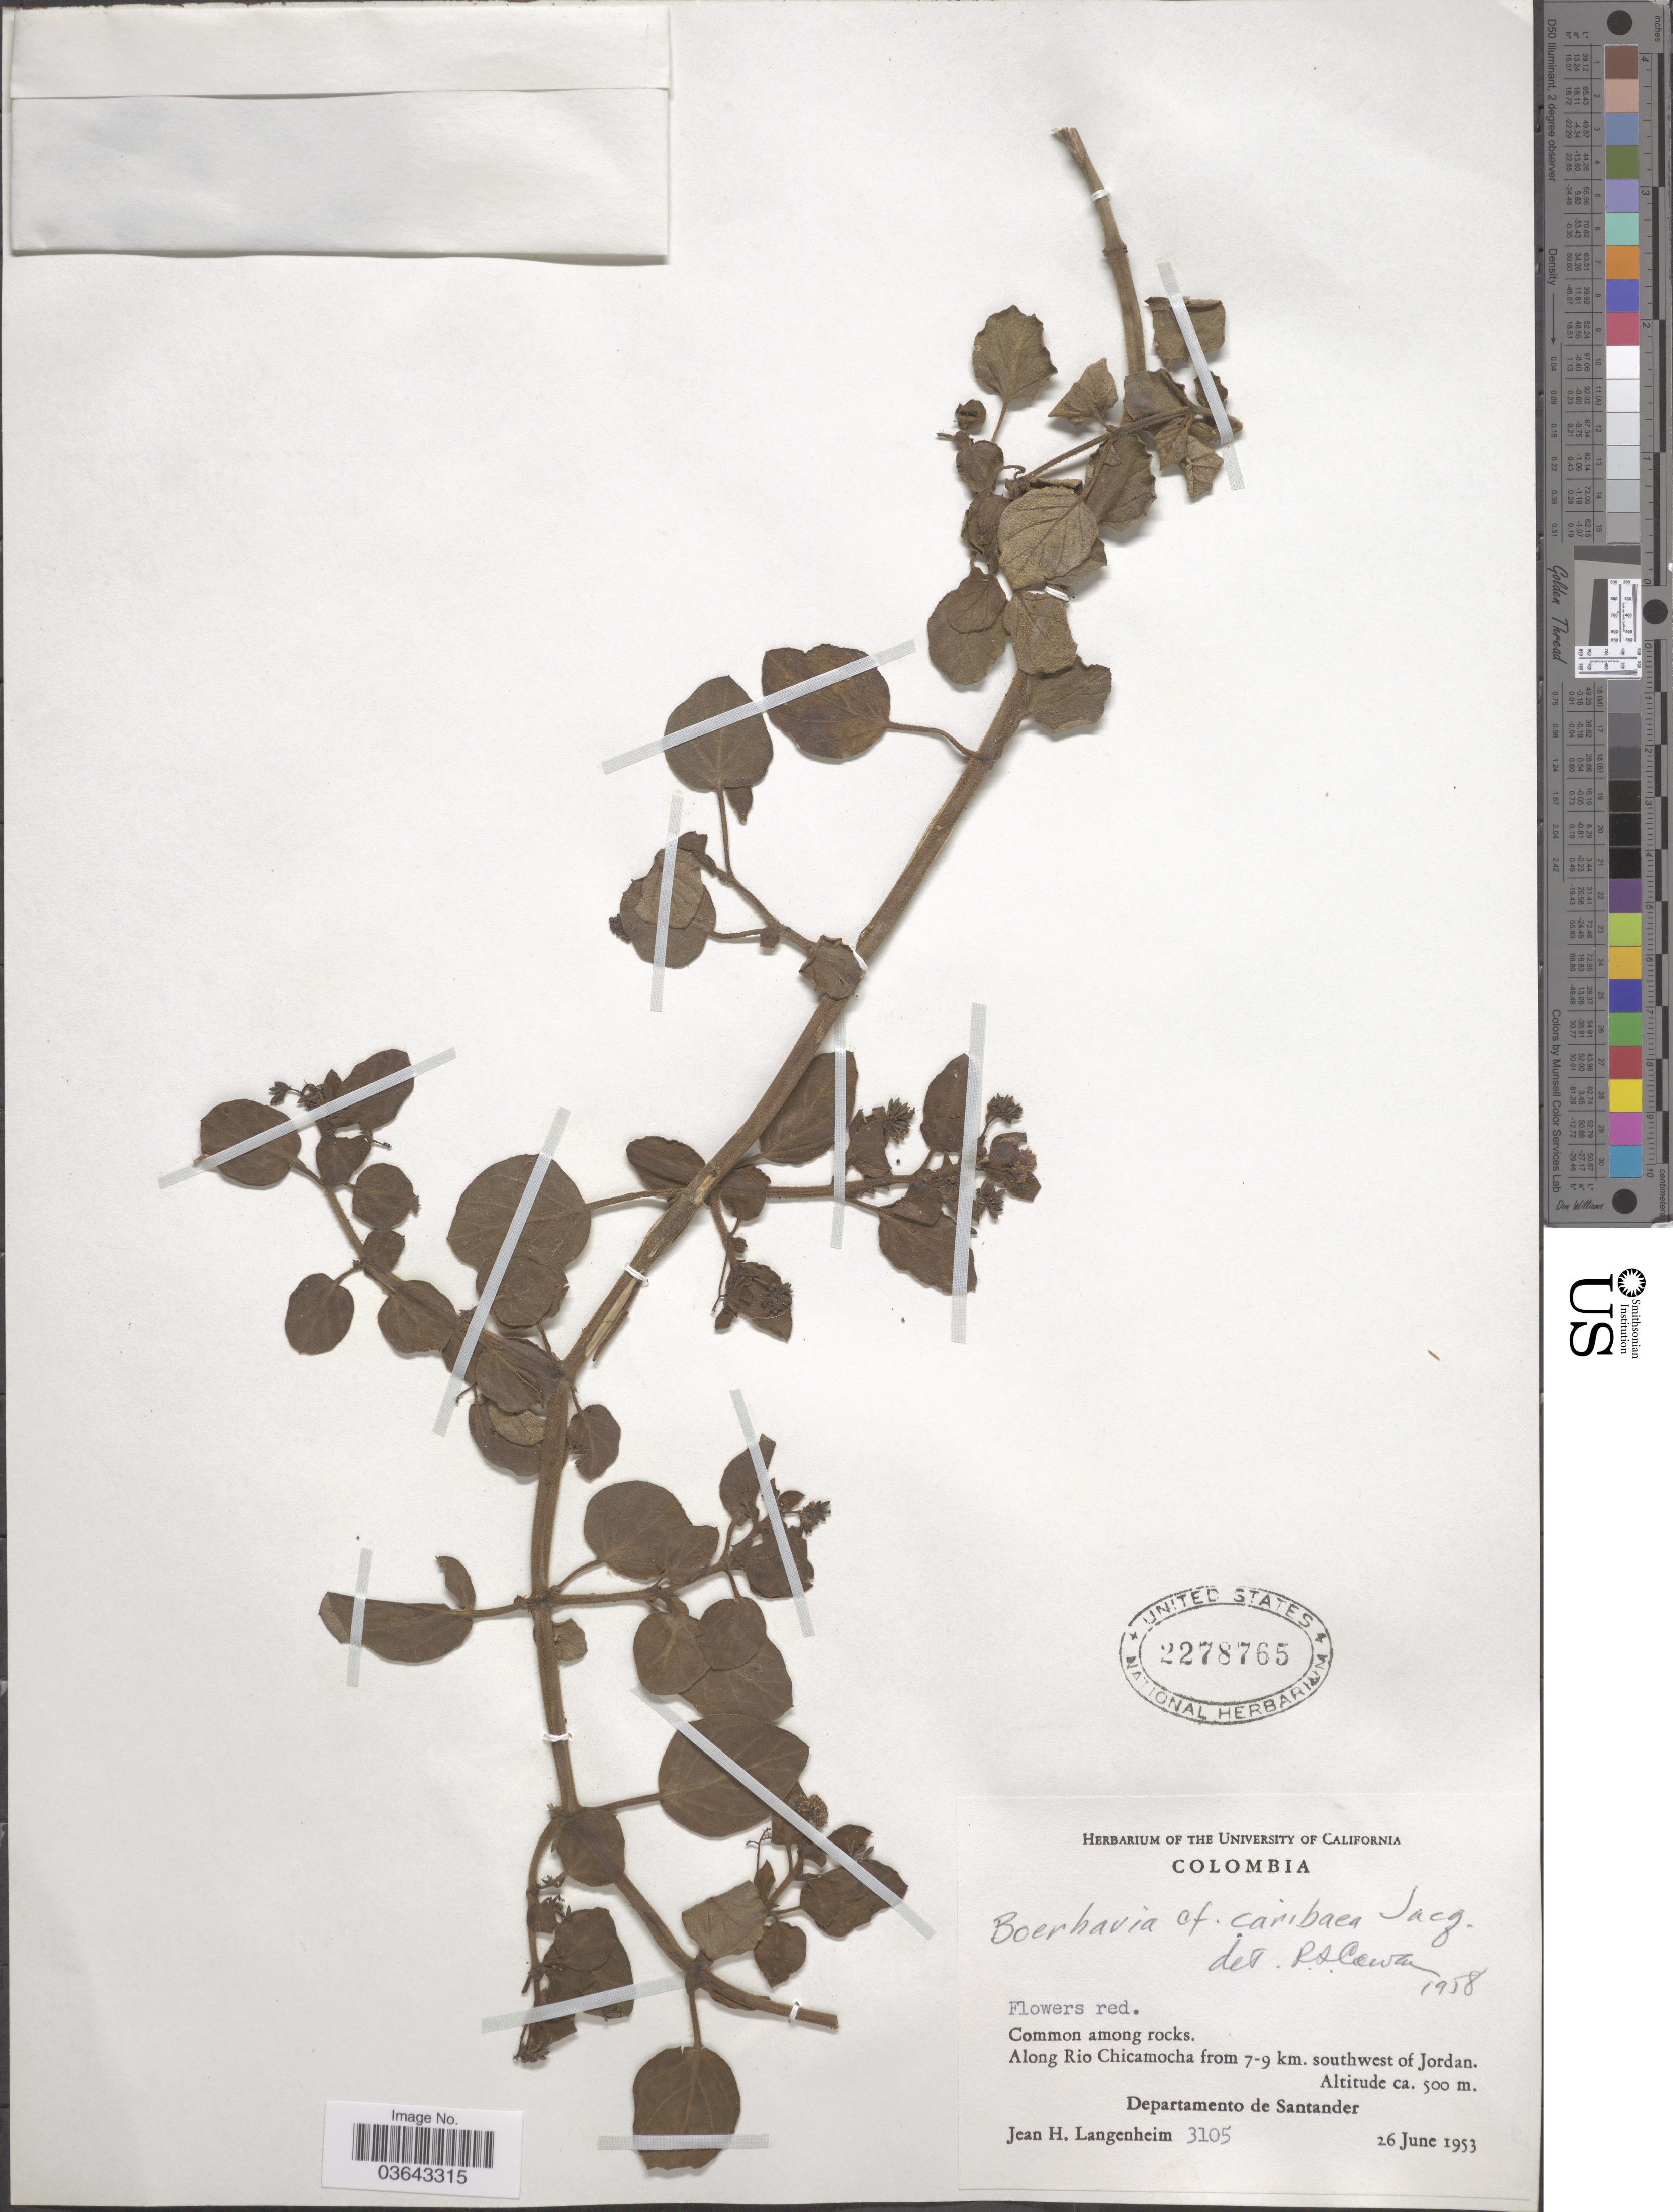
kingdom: Plantae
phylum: Tracheophyta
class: Magnoliopsida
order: Caryophyllales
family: Nyctaginaceae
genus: Boerhavia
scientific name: Boerhavia diffusa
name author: L.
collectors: J. H. Langenheim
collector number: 3105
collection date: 1953-06-26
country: Colombia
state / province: Santander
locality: Along Rio Chicamocha from 7-9 km. southwest of Jordan. Departamento de Santander.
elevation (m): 500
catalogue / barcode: US 2278765